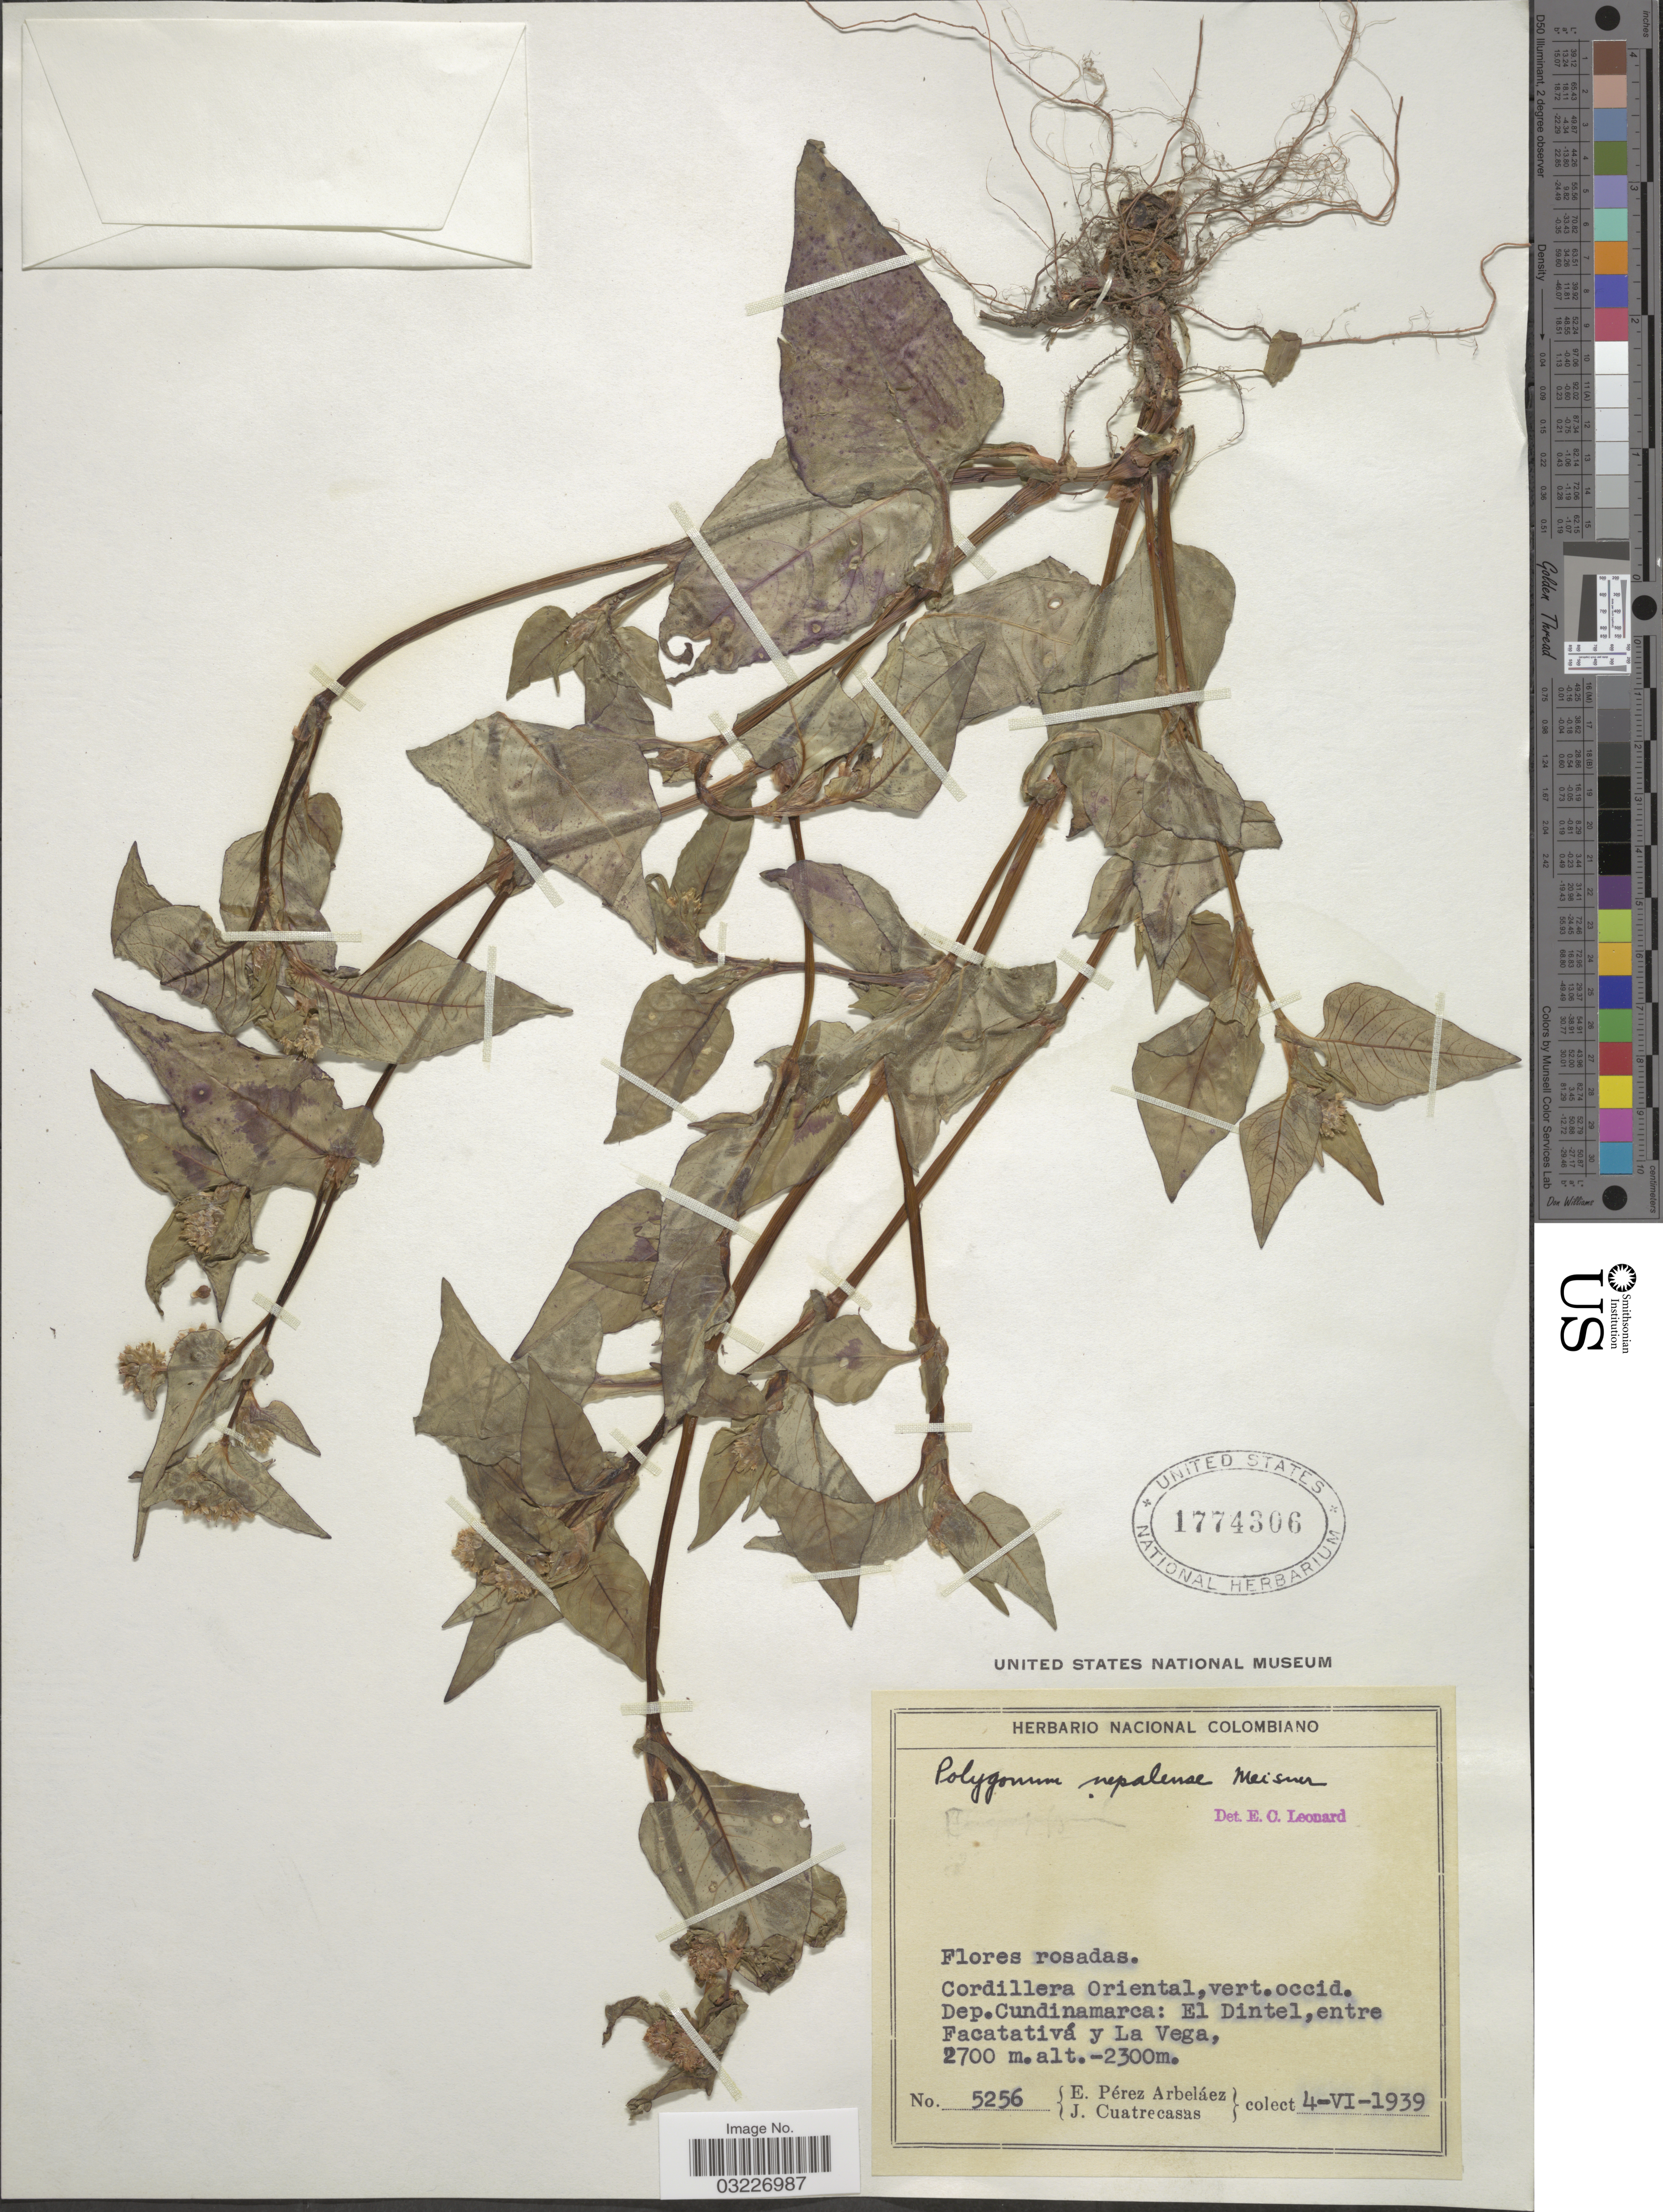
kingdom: Plantae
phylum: Tracheophyta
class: Magnoliopsida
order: Caryophyllales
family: Polygonaceae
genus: Polygonum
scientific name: Polygonum nepalense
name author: Meisn.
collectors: E. Pérez Arbeláez & J. Cuatrecasas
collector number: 5256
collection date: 1939-06-04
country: Colombia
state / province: Cundinamarca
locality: Cordillera Oriental, vert. occid. Dep. Cundinamarca: El Dintel, entre Facatativá y La Vega.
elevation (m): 2300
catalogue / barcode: US 1774306